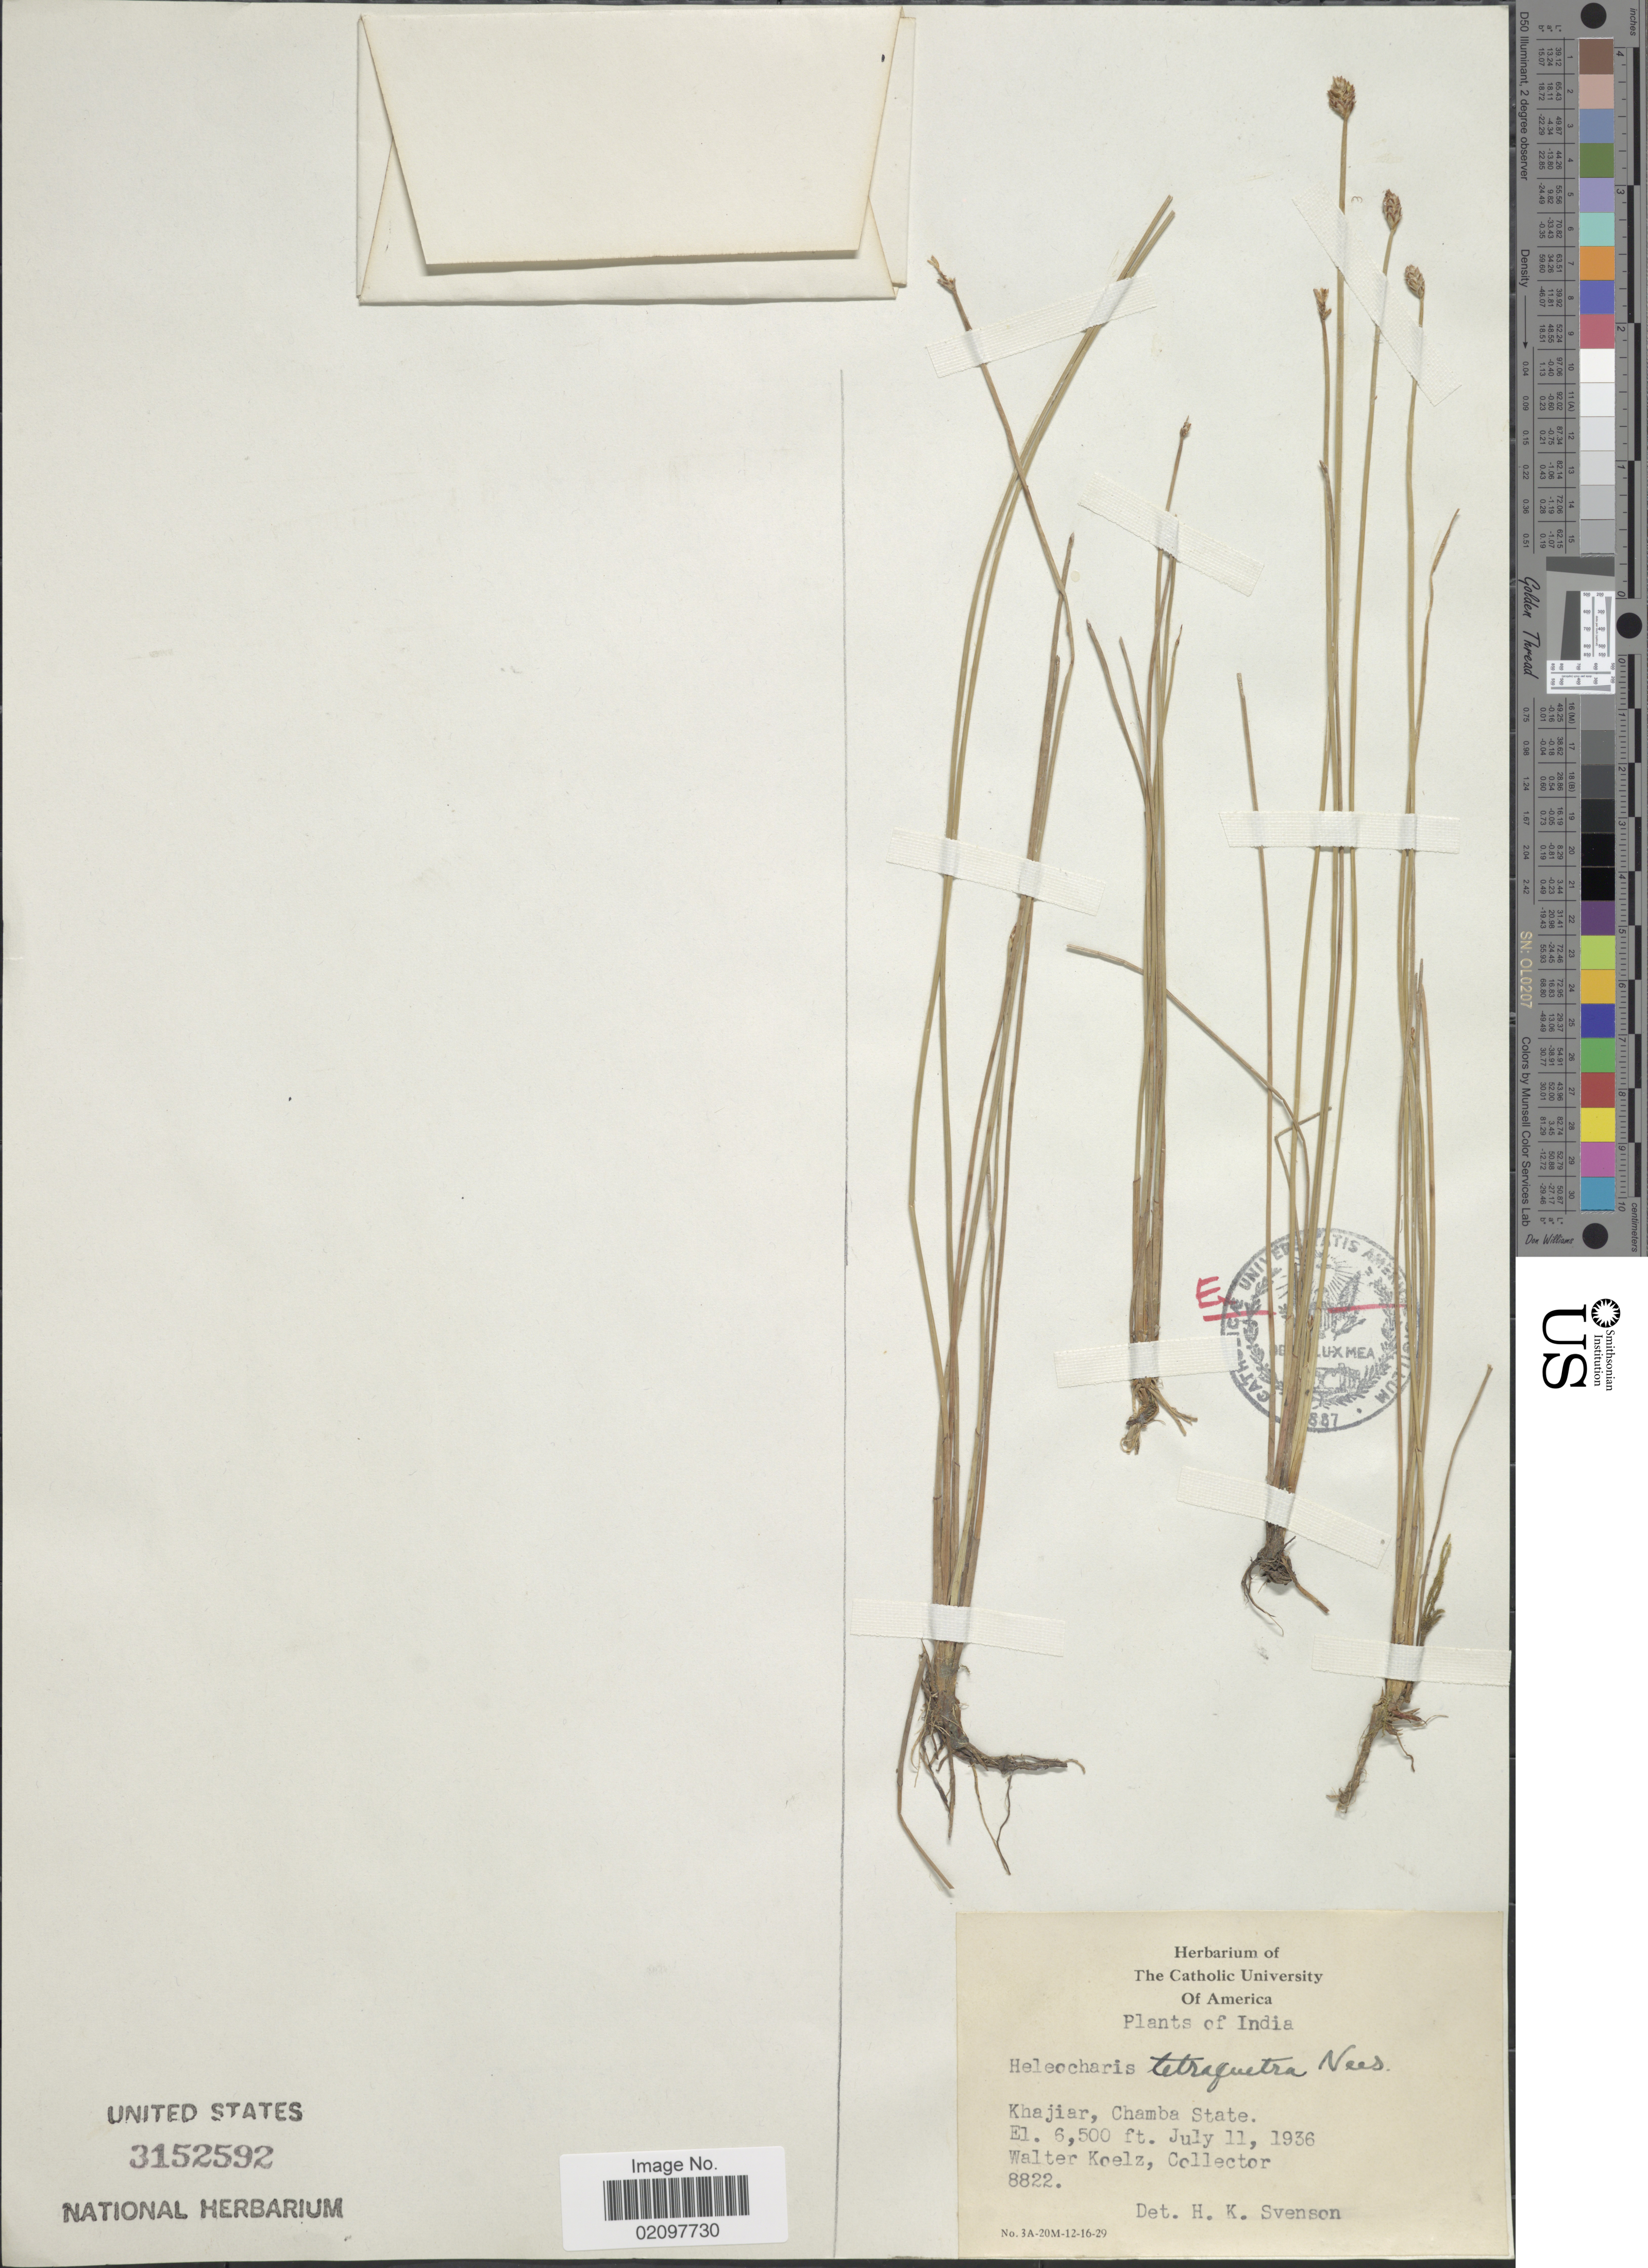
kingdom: Plantae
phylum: Tracheophyta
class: Liliopsida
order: Poales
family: Cyperaceae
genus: Eleocharis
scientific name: Eleocharis tetraquetra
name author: Nees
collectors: W. N. Koelz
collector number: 8822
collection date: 1936-07-11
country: India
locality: Khajiar, Chamba State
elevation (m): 1981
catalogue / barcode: US 3152592